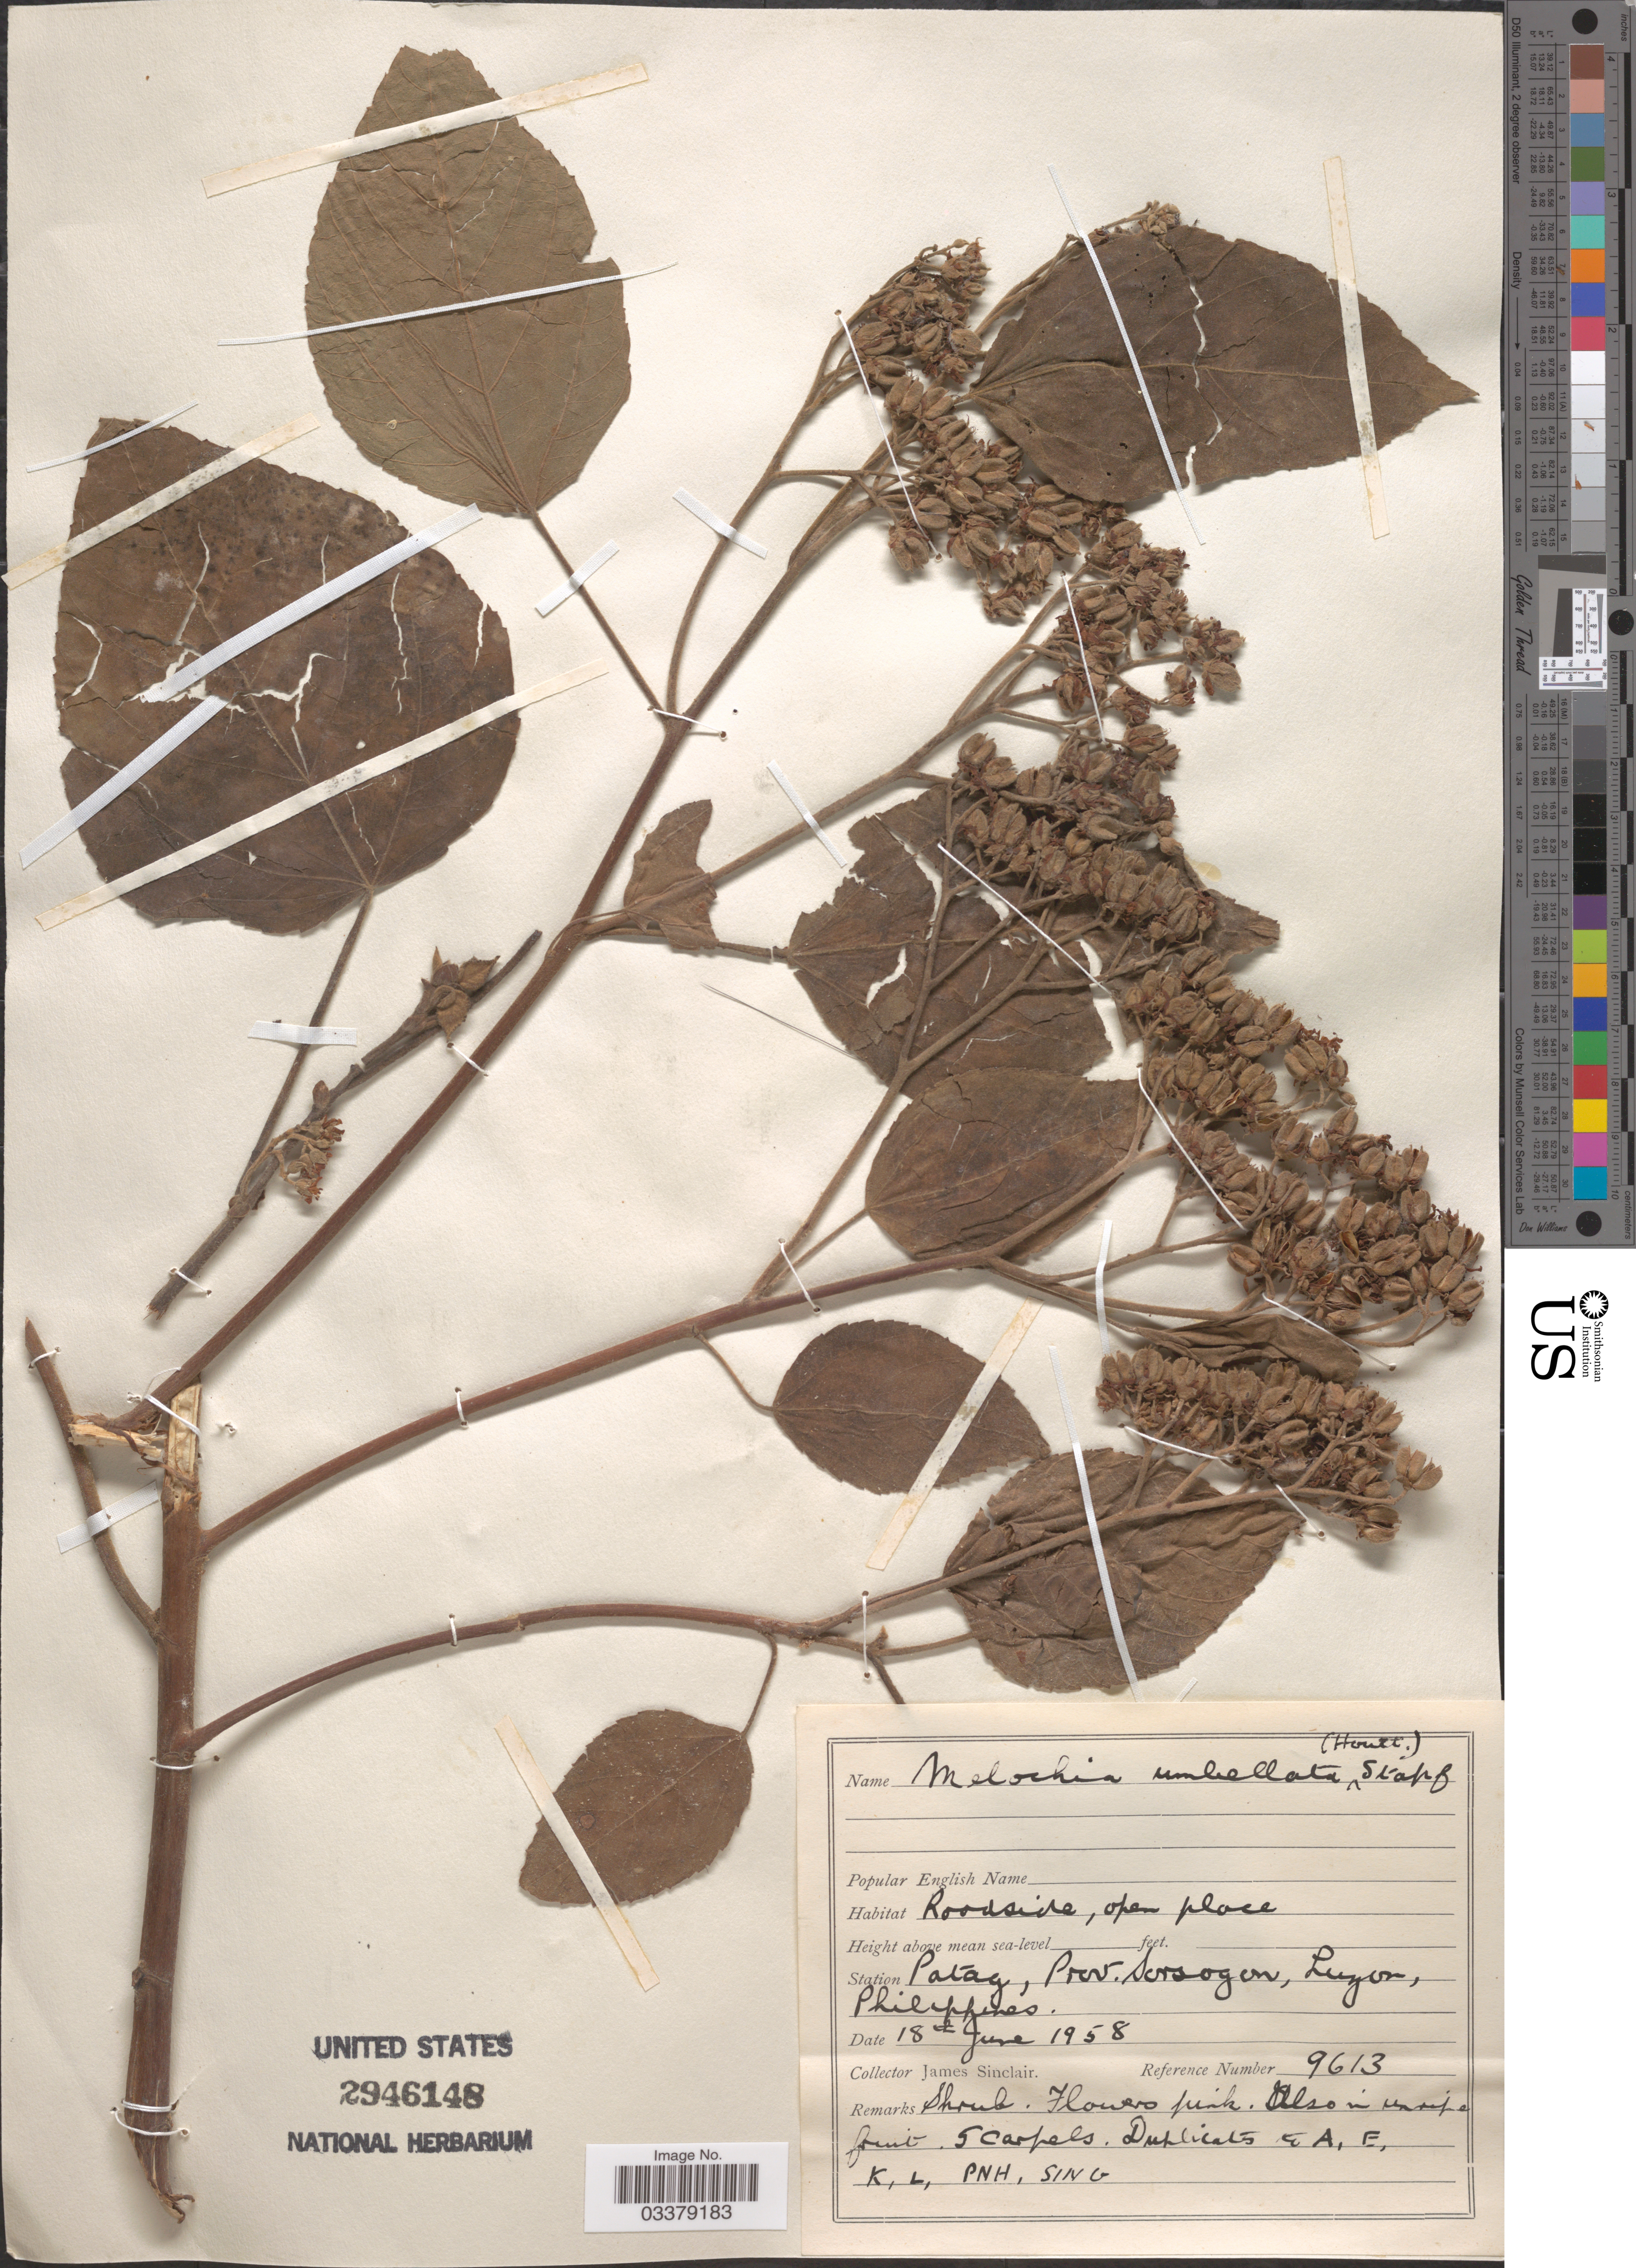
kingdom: Plantae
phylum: Tracheophyta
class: Magnoliopsida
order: Malvales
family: Malvaceae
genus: Melochia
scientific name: Melochia umbellata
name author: Stapf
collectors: J. Sinclair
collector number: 9613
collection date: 1958-06-18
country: Philippines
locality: Patag, Prov. Sorsogon, Luzon.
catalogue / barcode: US 2946148